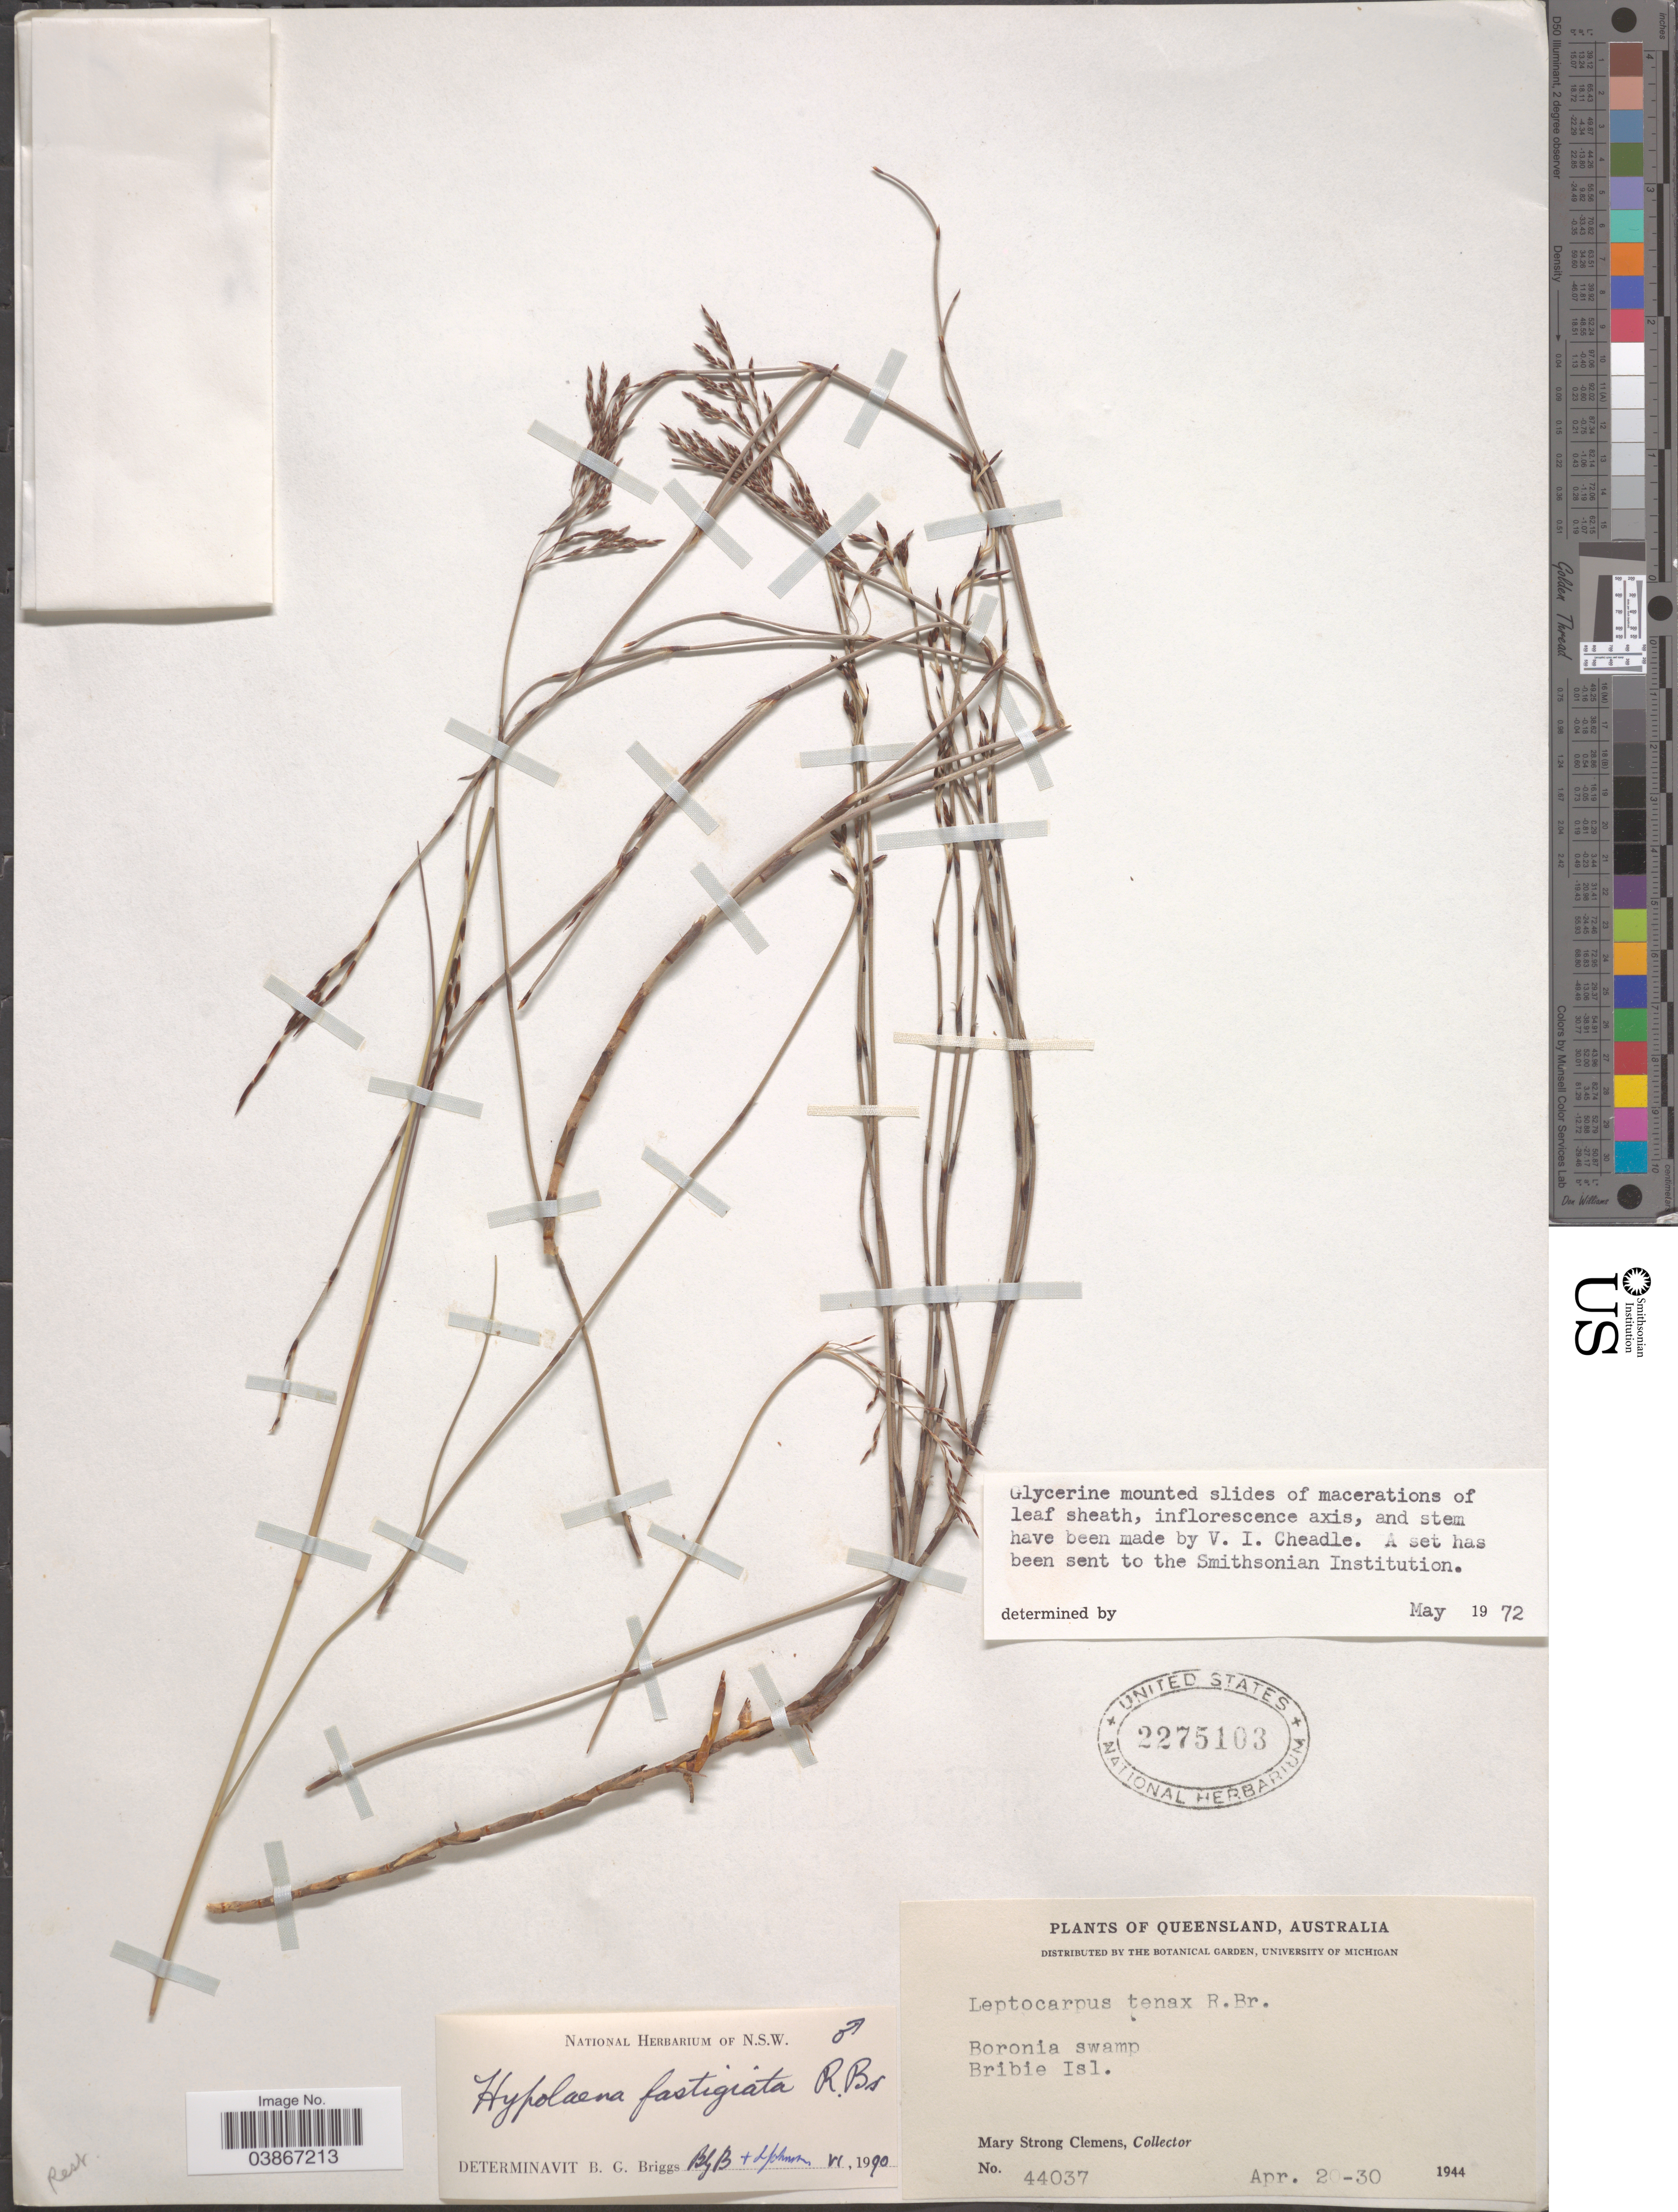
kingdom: Plantae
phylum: Tracheophyta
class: Liliopsida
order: Poales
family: Restionaceae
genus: Hypolaena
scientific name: Hypolaena fastigiata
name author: R. Br.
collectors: M. S. Clemens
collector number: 44037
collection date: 1944-04-20/1944-04-30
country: Australia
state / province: Queensland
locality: Bribie Isl.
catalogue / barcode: US 2275103